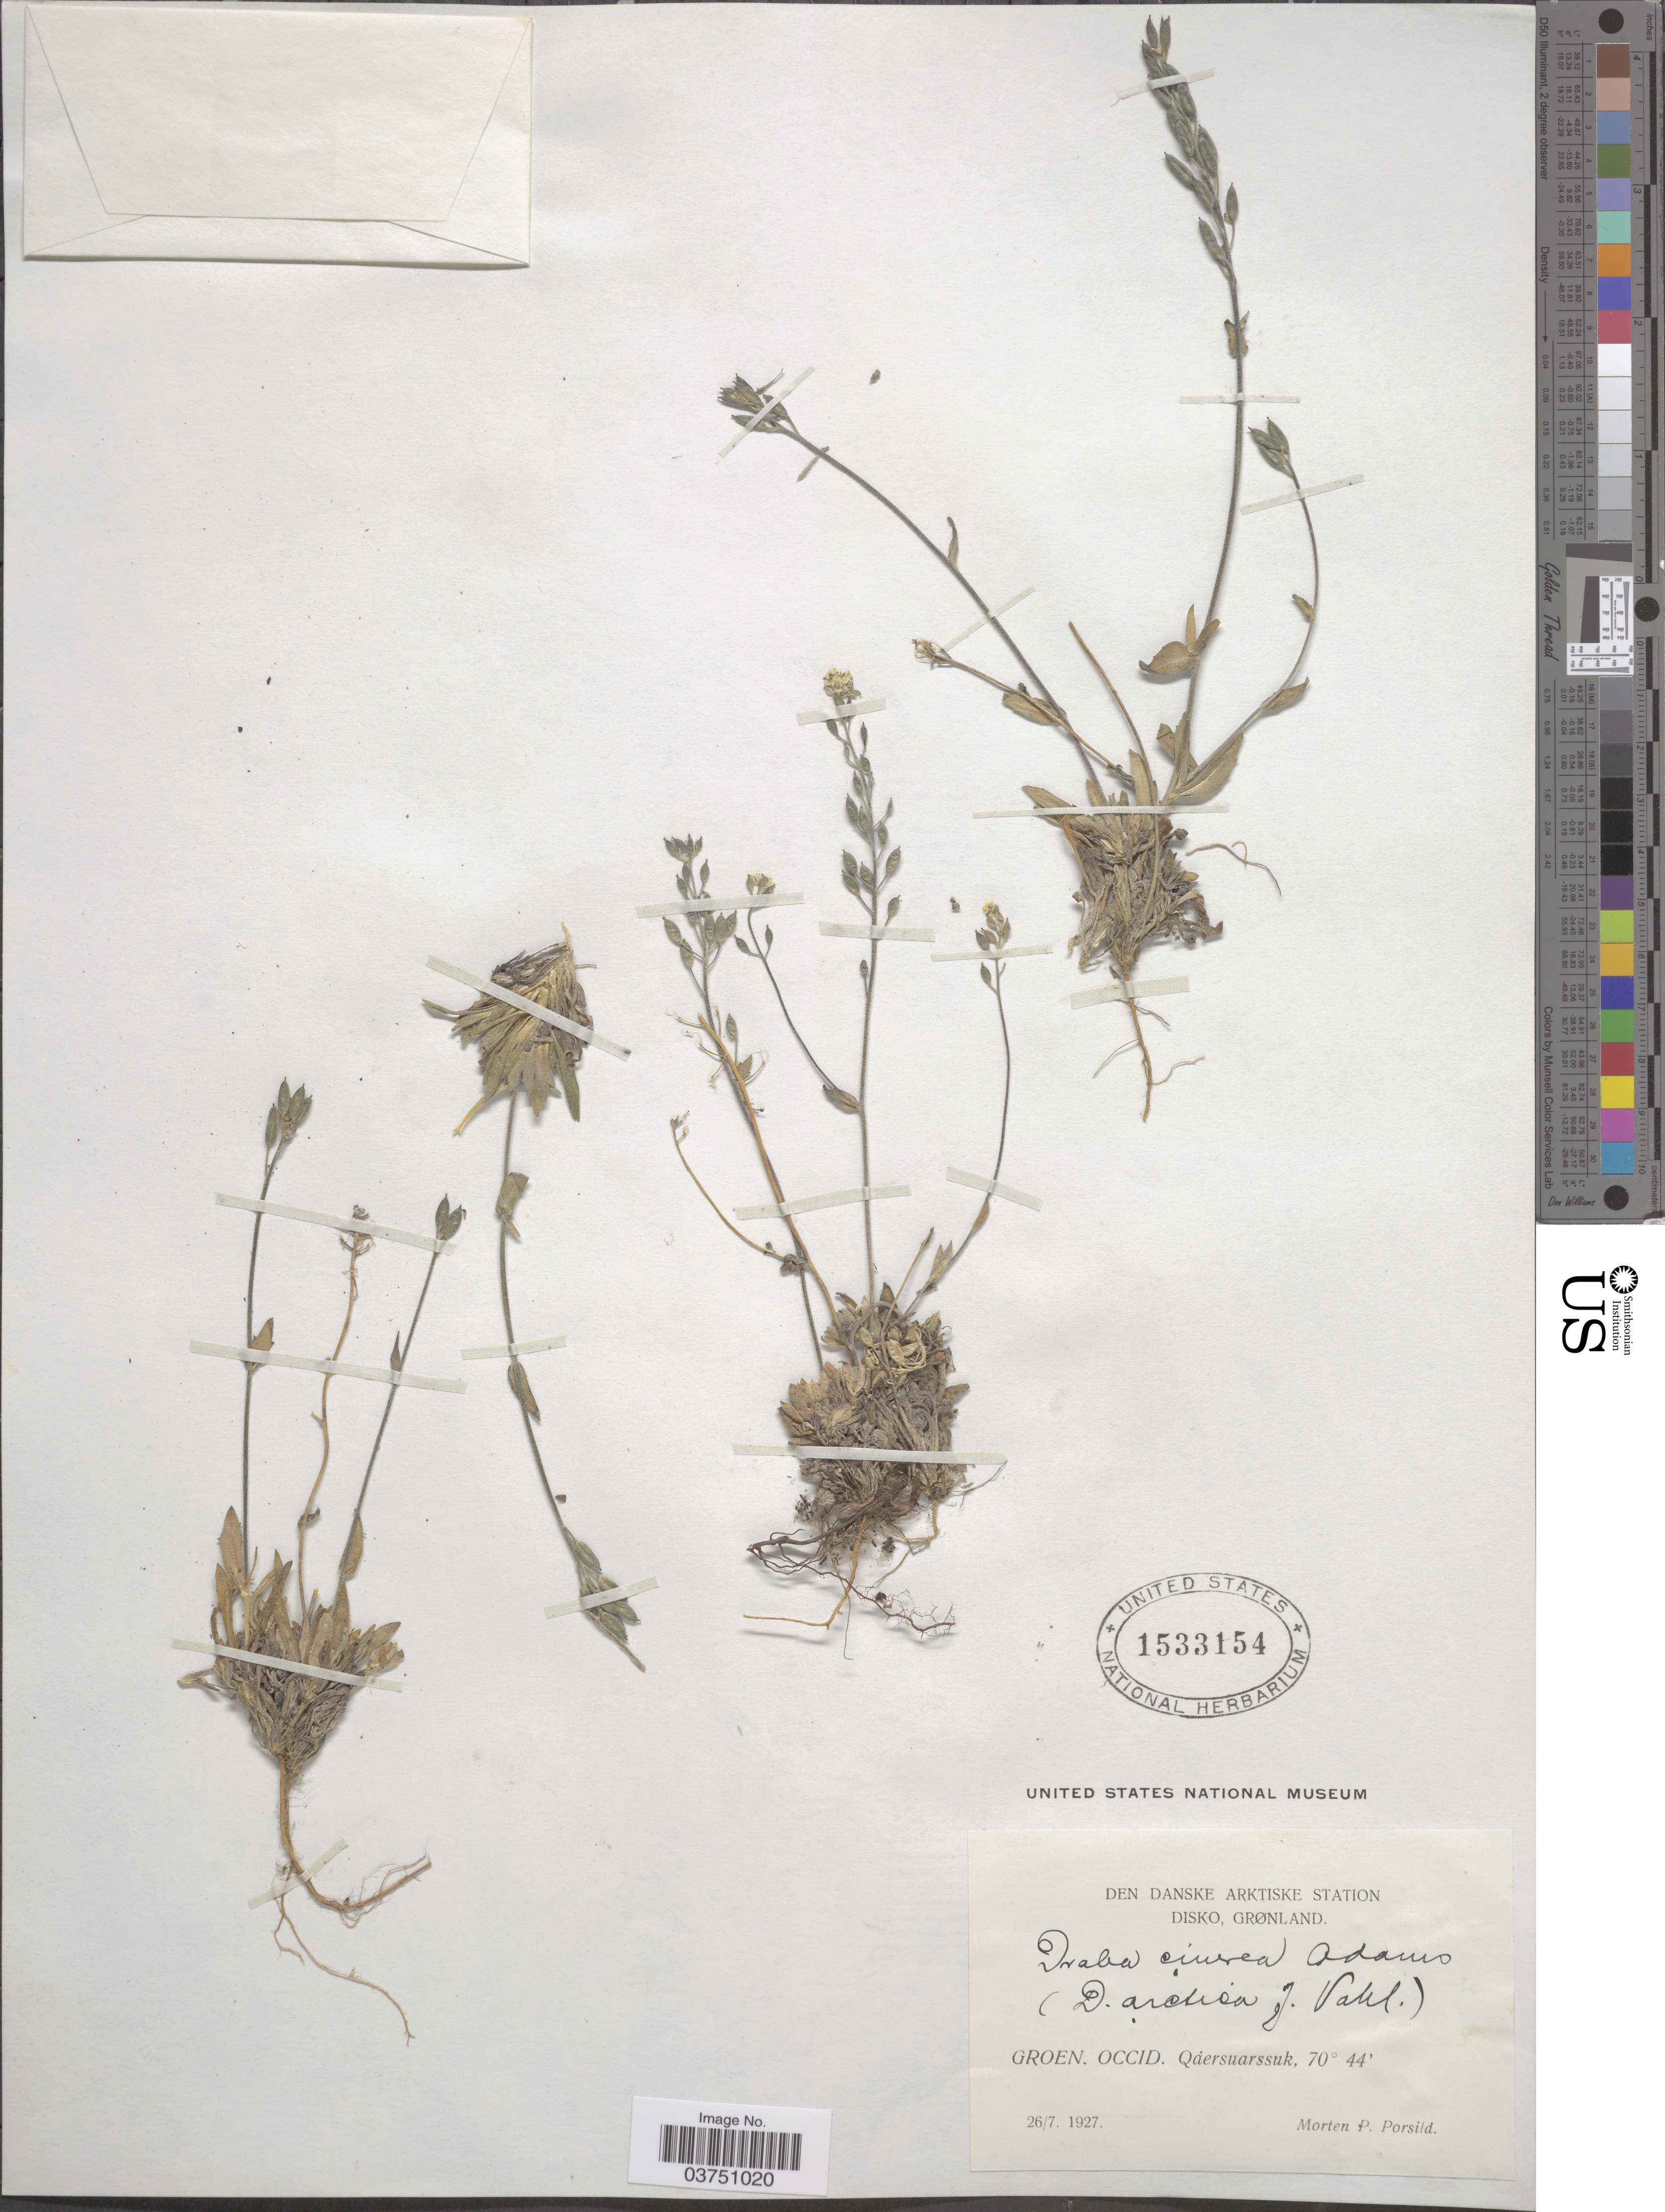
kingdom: Plantae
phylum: Tracheophyta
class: Magnoliopsida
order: Brassicales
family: Brassicaceae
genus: Draba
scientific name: Draba cinerea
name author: Adams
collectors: M. P. Porsild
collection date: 1927-07-26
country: Greenland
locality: Den Danske Arktiske Station. Disko, Grønland. Groen. Occid. Qáersuarssuk.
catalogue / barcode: US 1533154